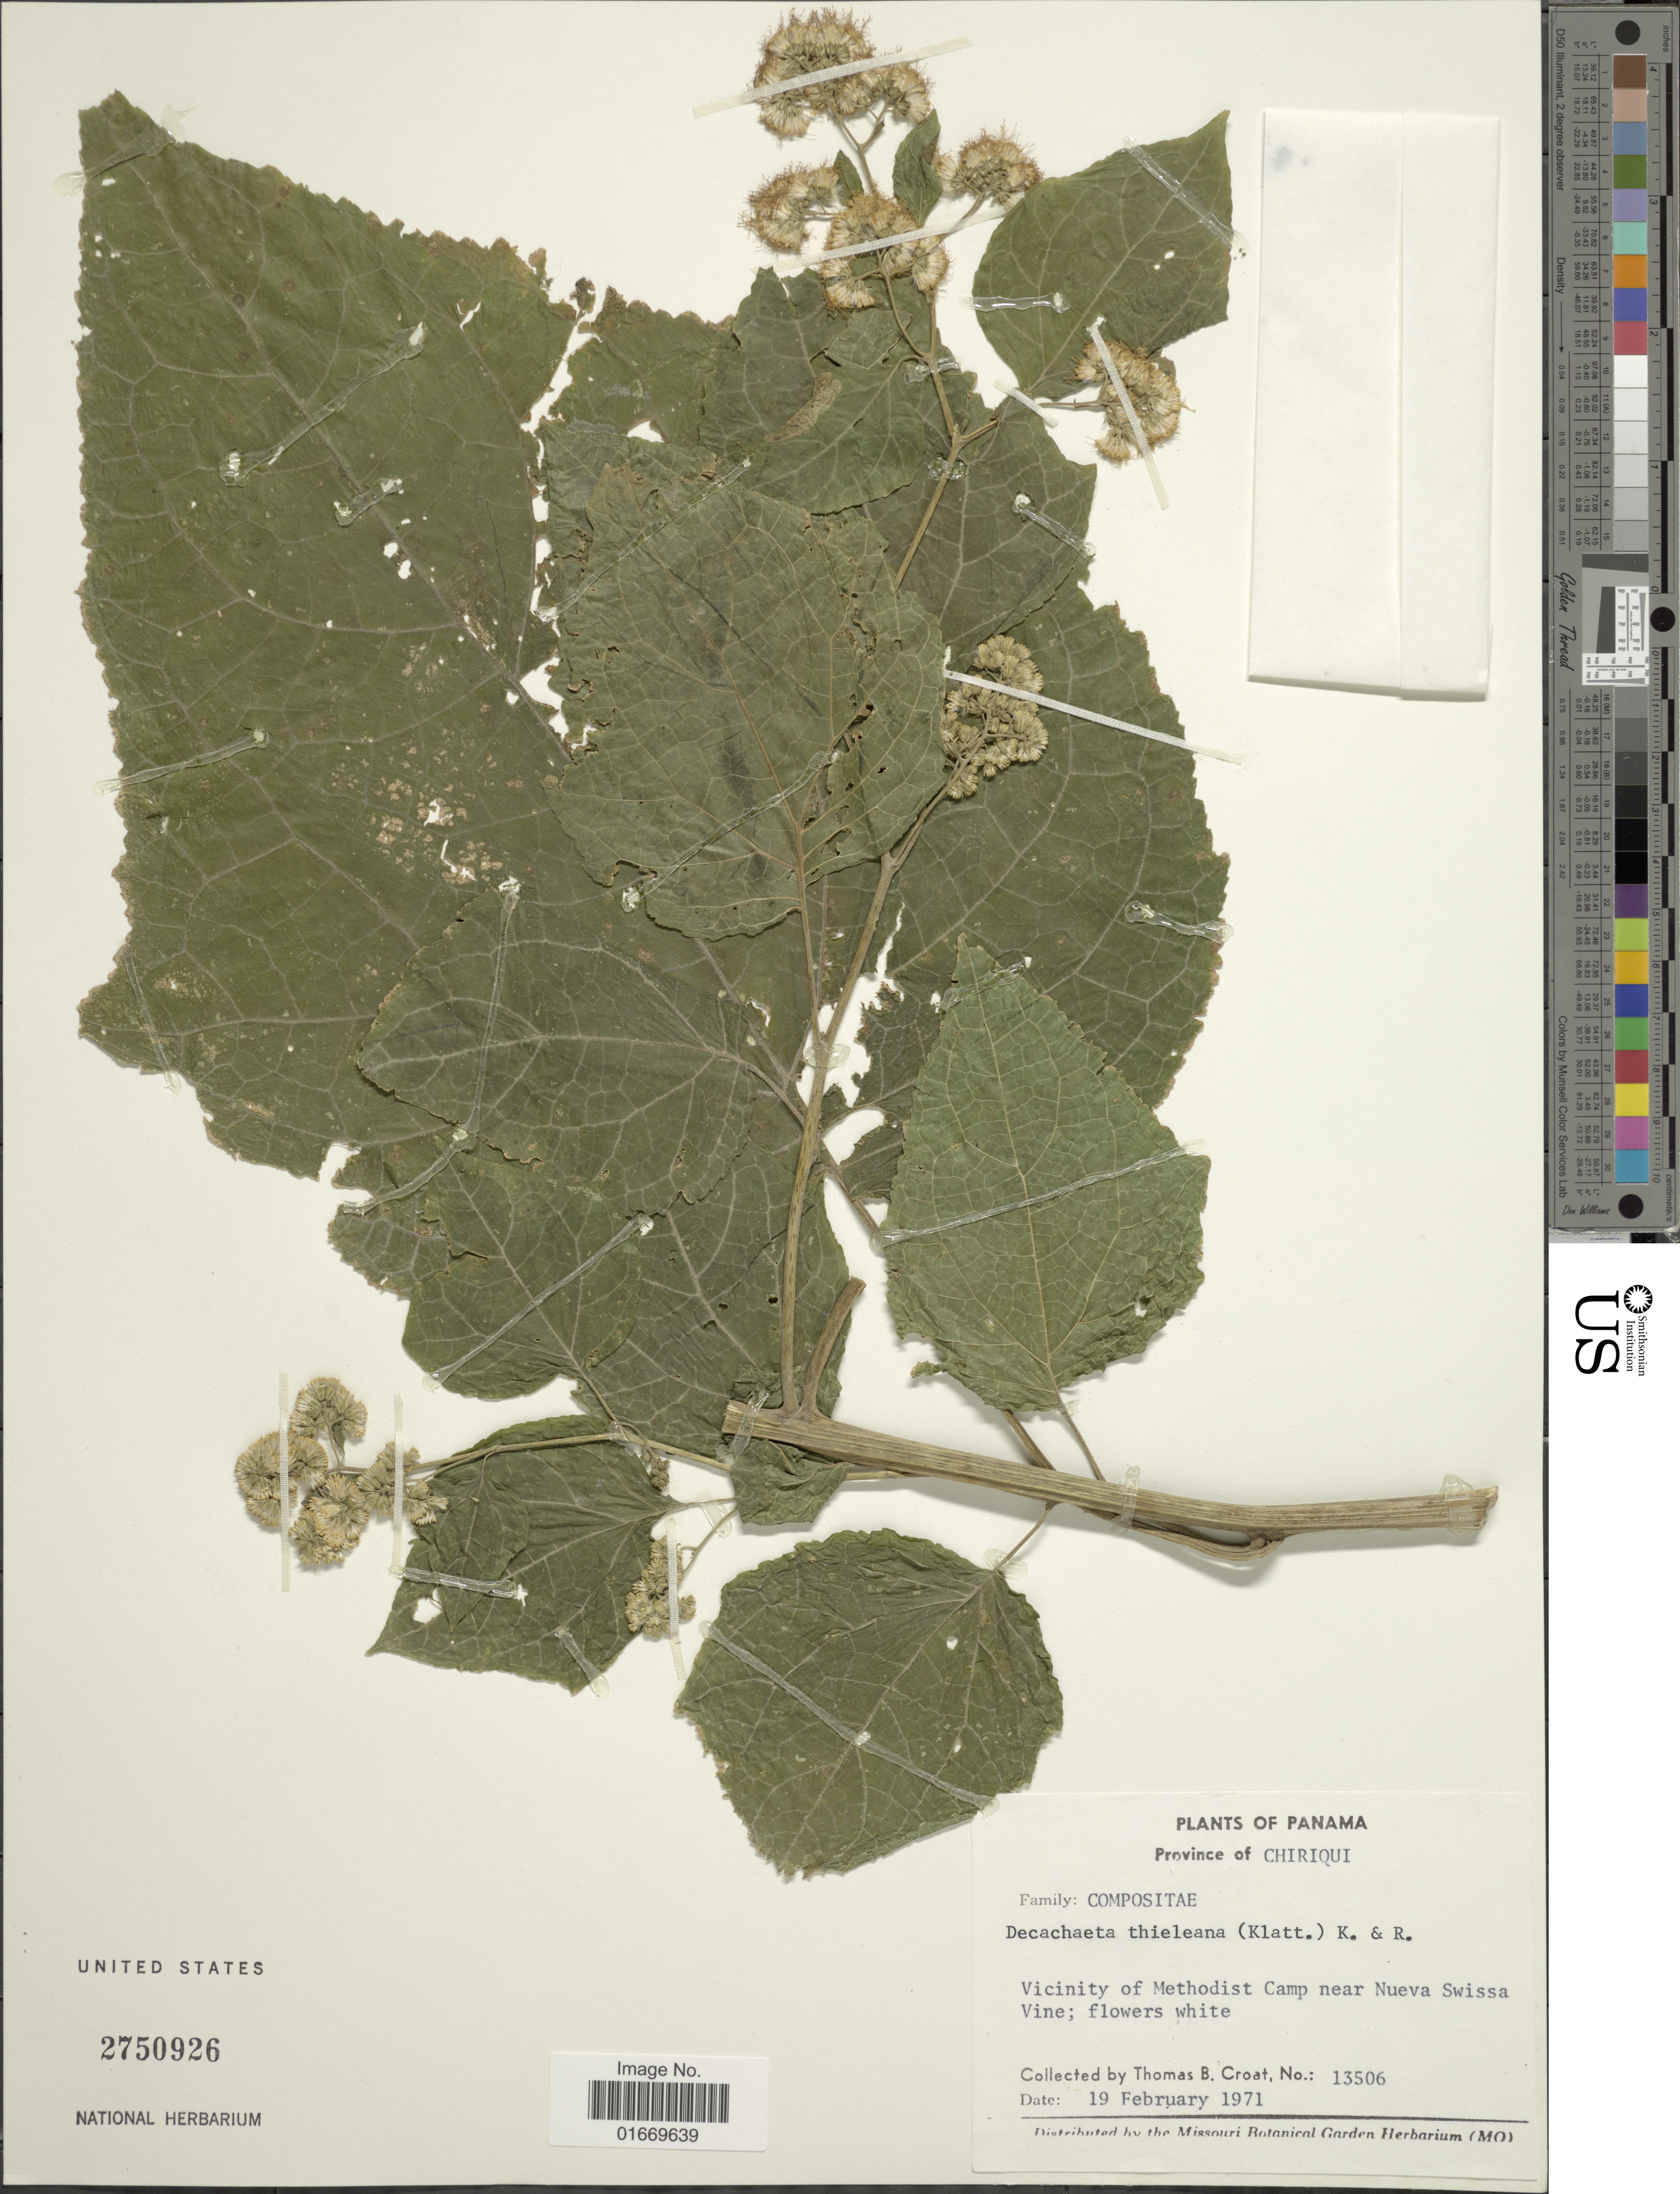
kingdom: Plantae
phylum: Tracheophyta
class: Magnoliopsida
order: Asterales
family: Asteraceae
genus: Decachaeta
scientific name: Decachaeta thieleana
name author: (Klatt) R.M. King & H. Rob.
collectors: T. B. Croat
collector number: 13506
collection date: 1971-02-19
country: Panama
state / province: Chiriqui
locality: Panama. province of Chiriqui. Viciniy of Methodist Camp near Nueva Swissa Vine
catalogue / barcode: US 2750926